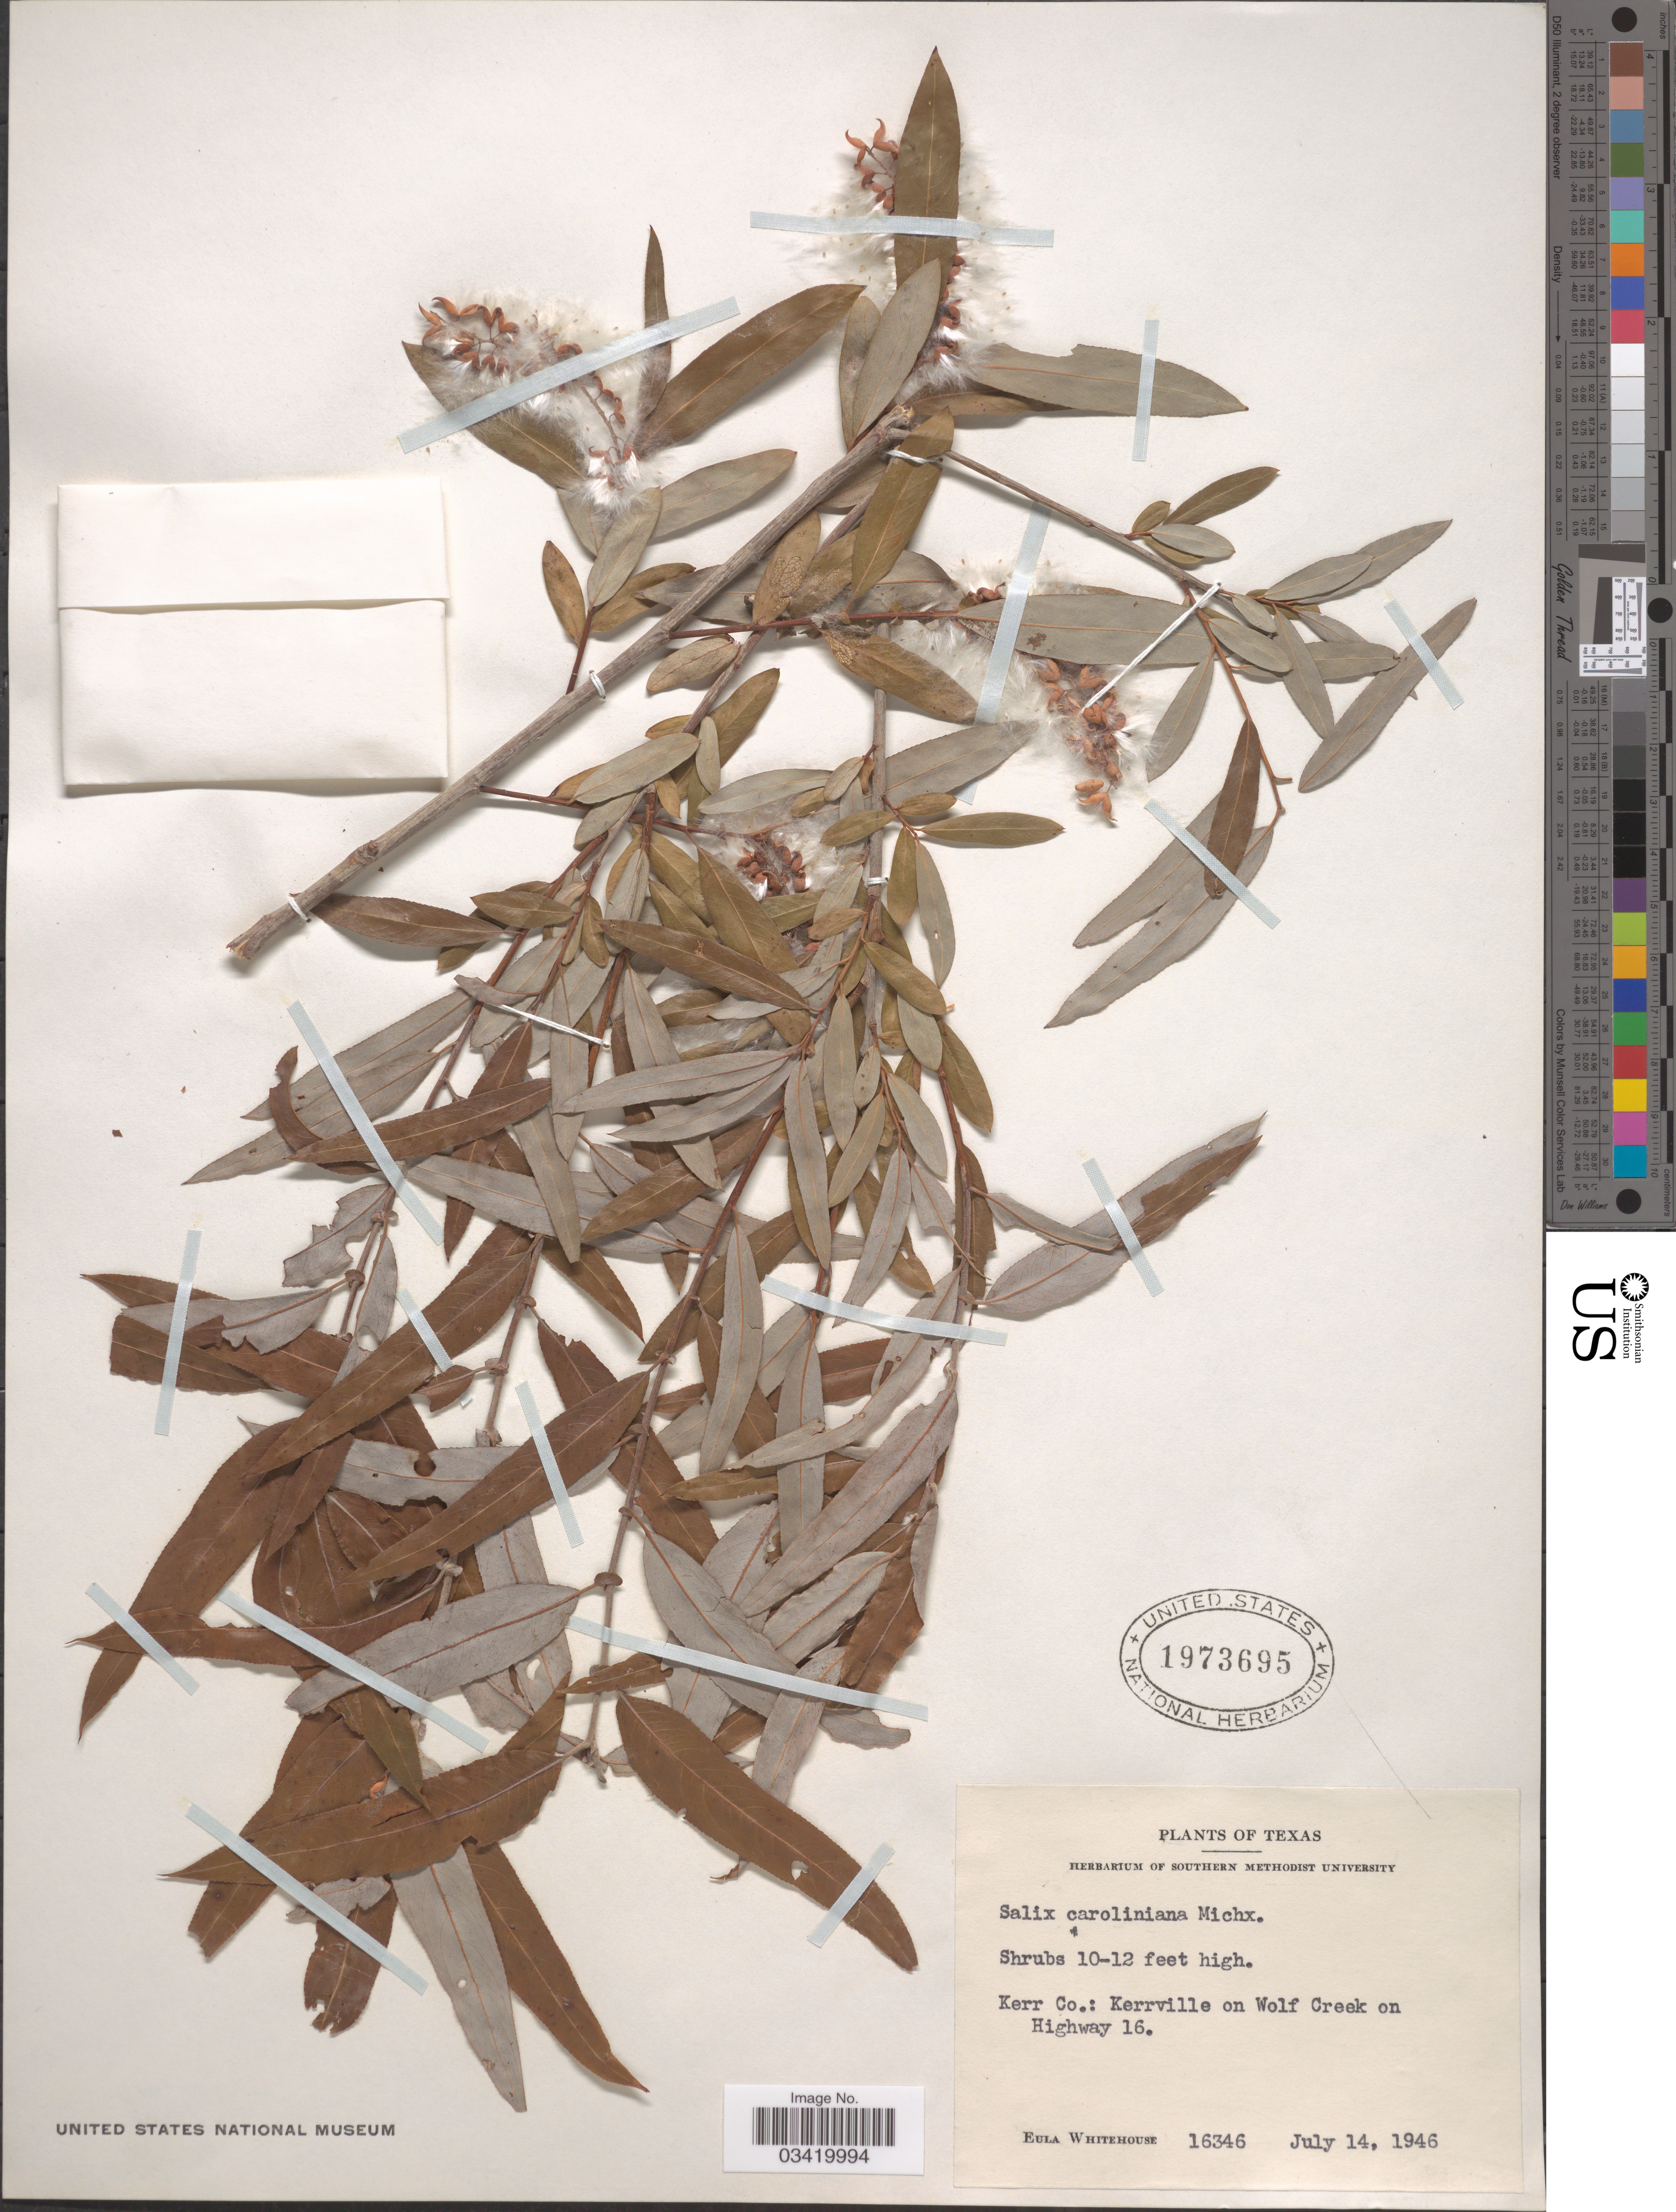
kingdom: Plantae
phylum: Tracheophyta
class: Magnoliopsida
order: Malpighiales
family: Salicaceae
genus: Salix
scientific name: Salix caroliniana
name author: Michx.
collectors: E. Whitehouse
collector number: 16346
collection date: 1946-07-14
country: United States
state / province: Texas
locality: Kerr Co.: Kerrville on Wolf Creek on Highway 16.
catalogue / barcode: US 1973695